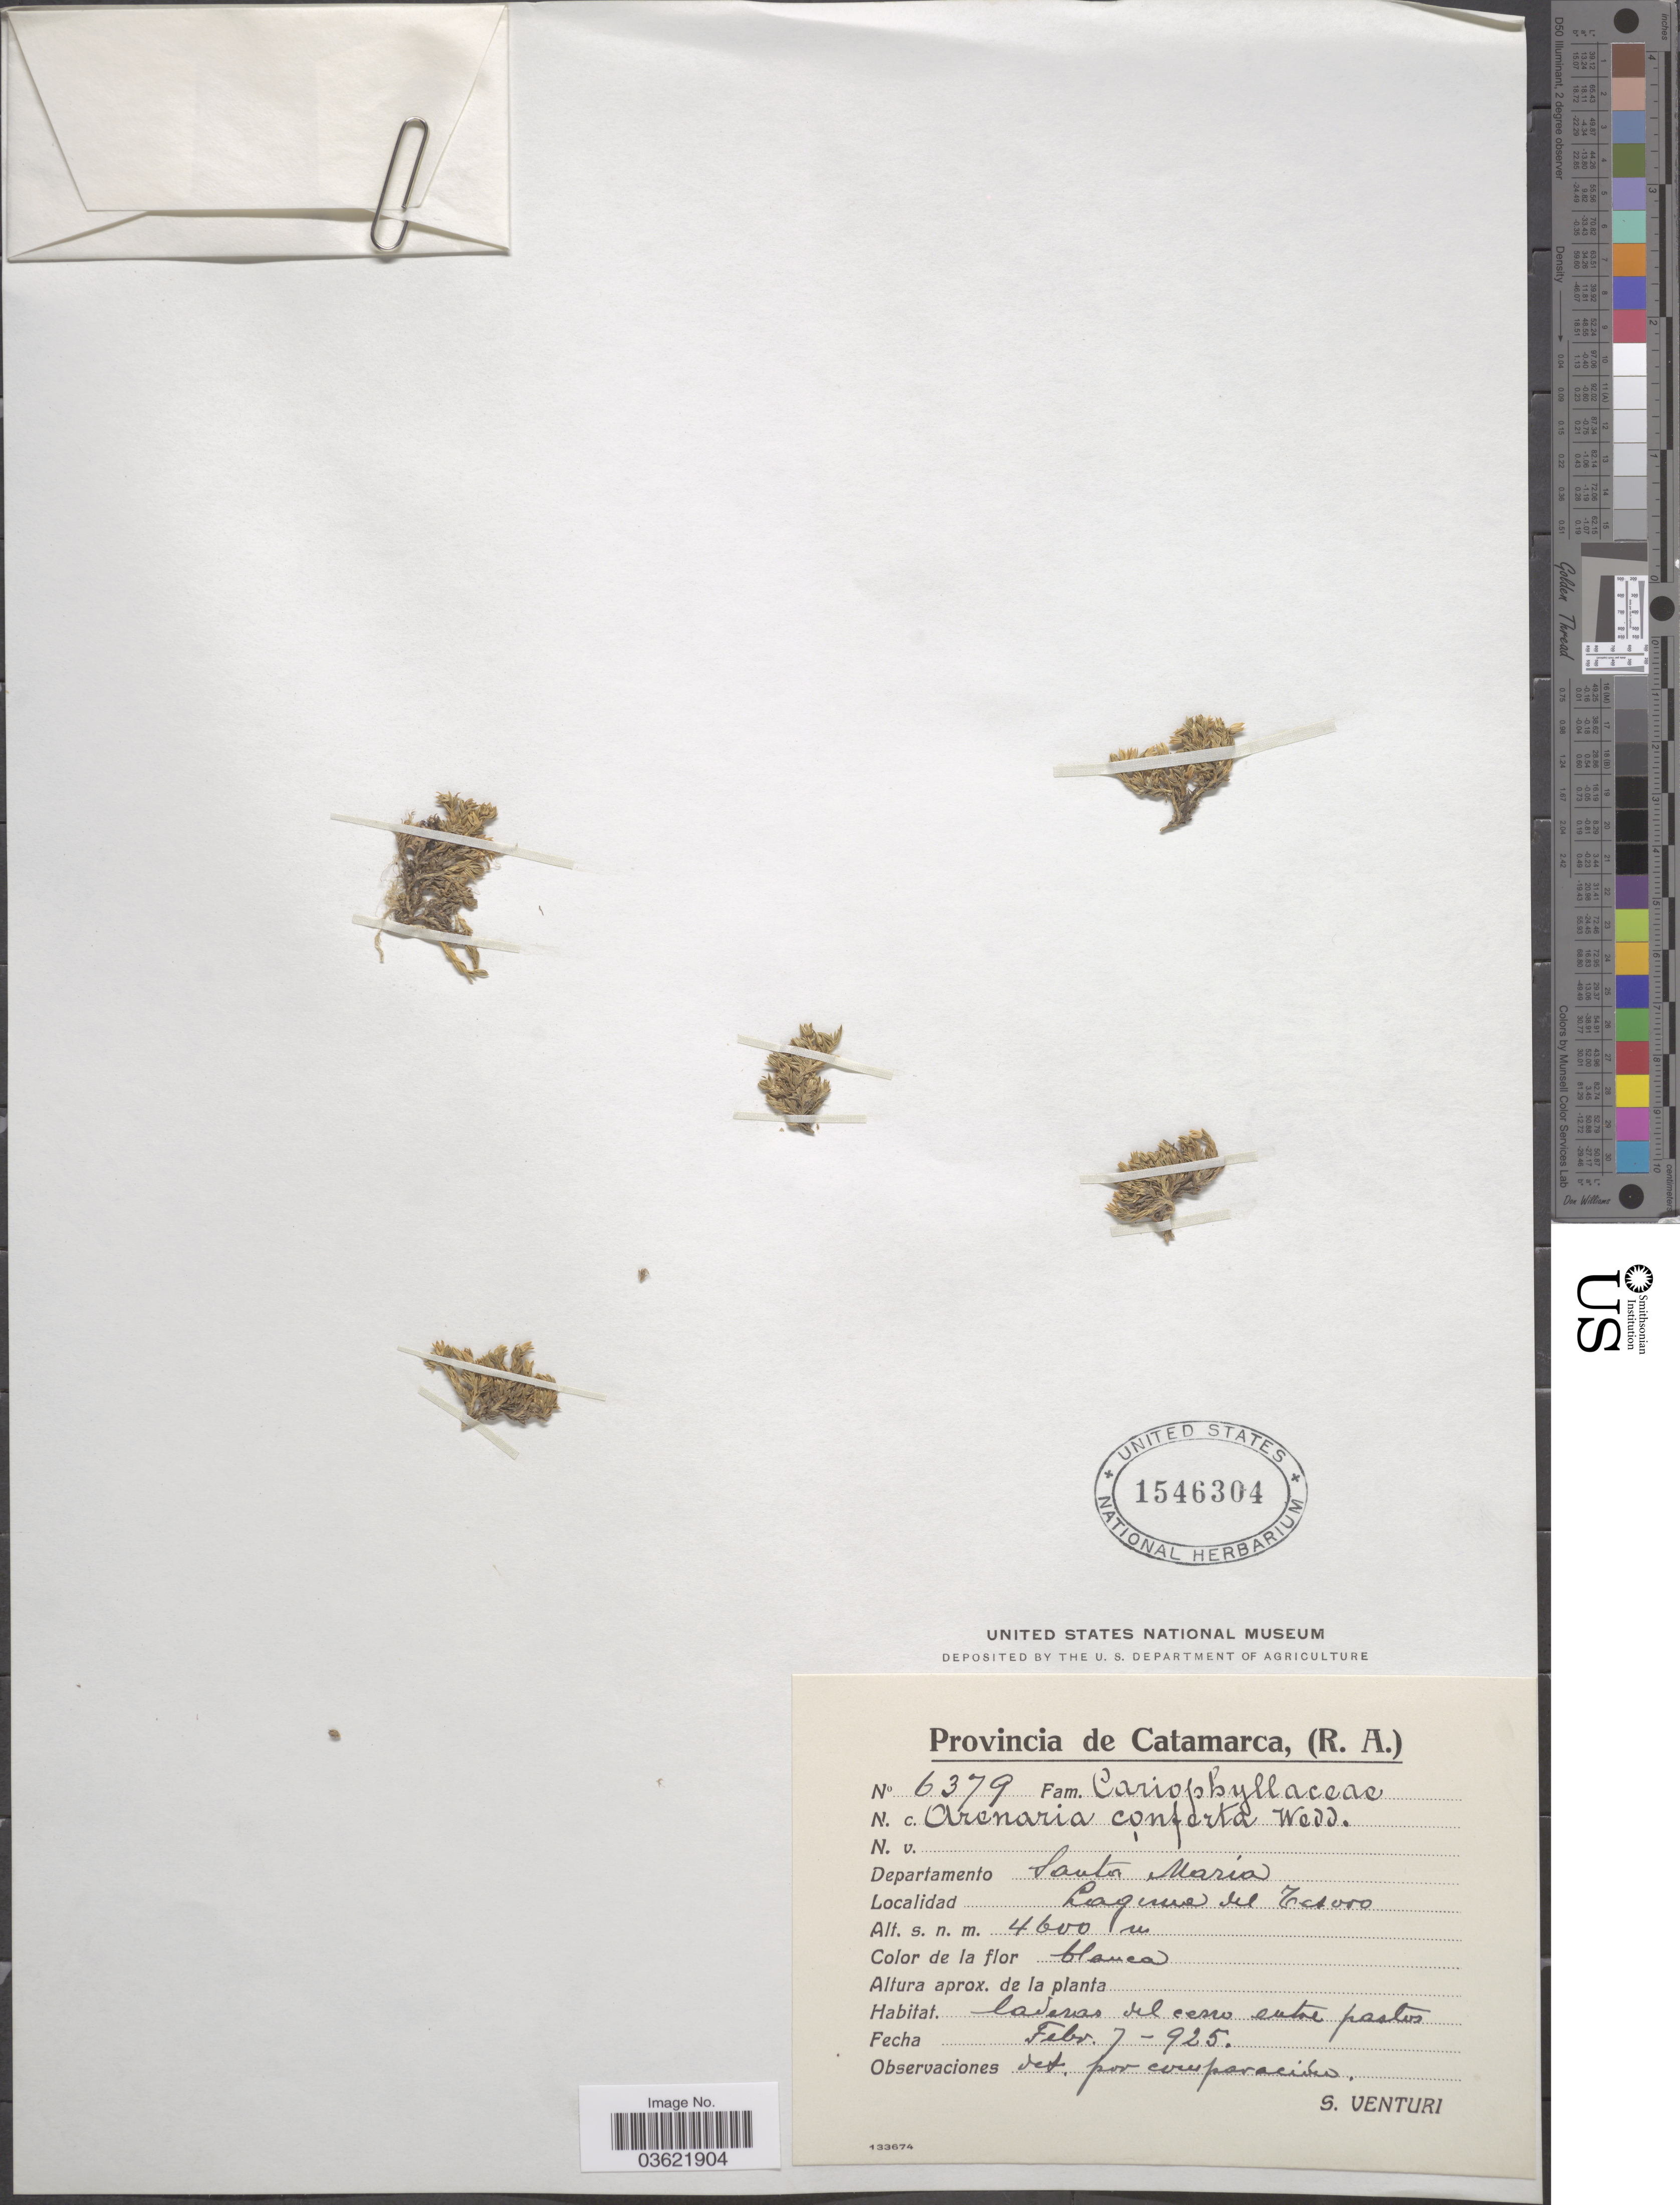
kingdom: Plantae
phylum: Tracheophyta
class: Magnoliopsida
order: Caryophyllales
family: Caryophyllaceae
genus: Arenaria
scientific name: Arenaria conferta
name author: Boiss.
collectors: S. Venturi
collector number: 6379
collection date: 1925-02-07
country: Argentina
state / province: Catamarca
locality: Departamento Santa Maria. Laguna del Tesoro.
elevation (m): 4600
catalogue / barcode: US 1546304